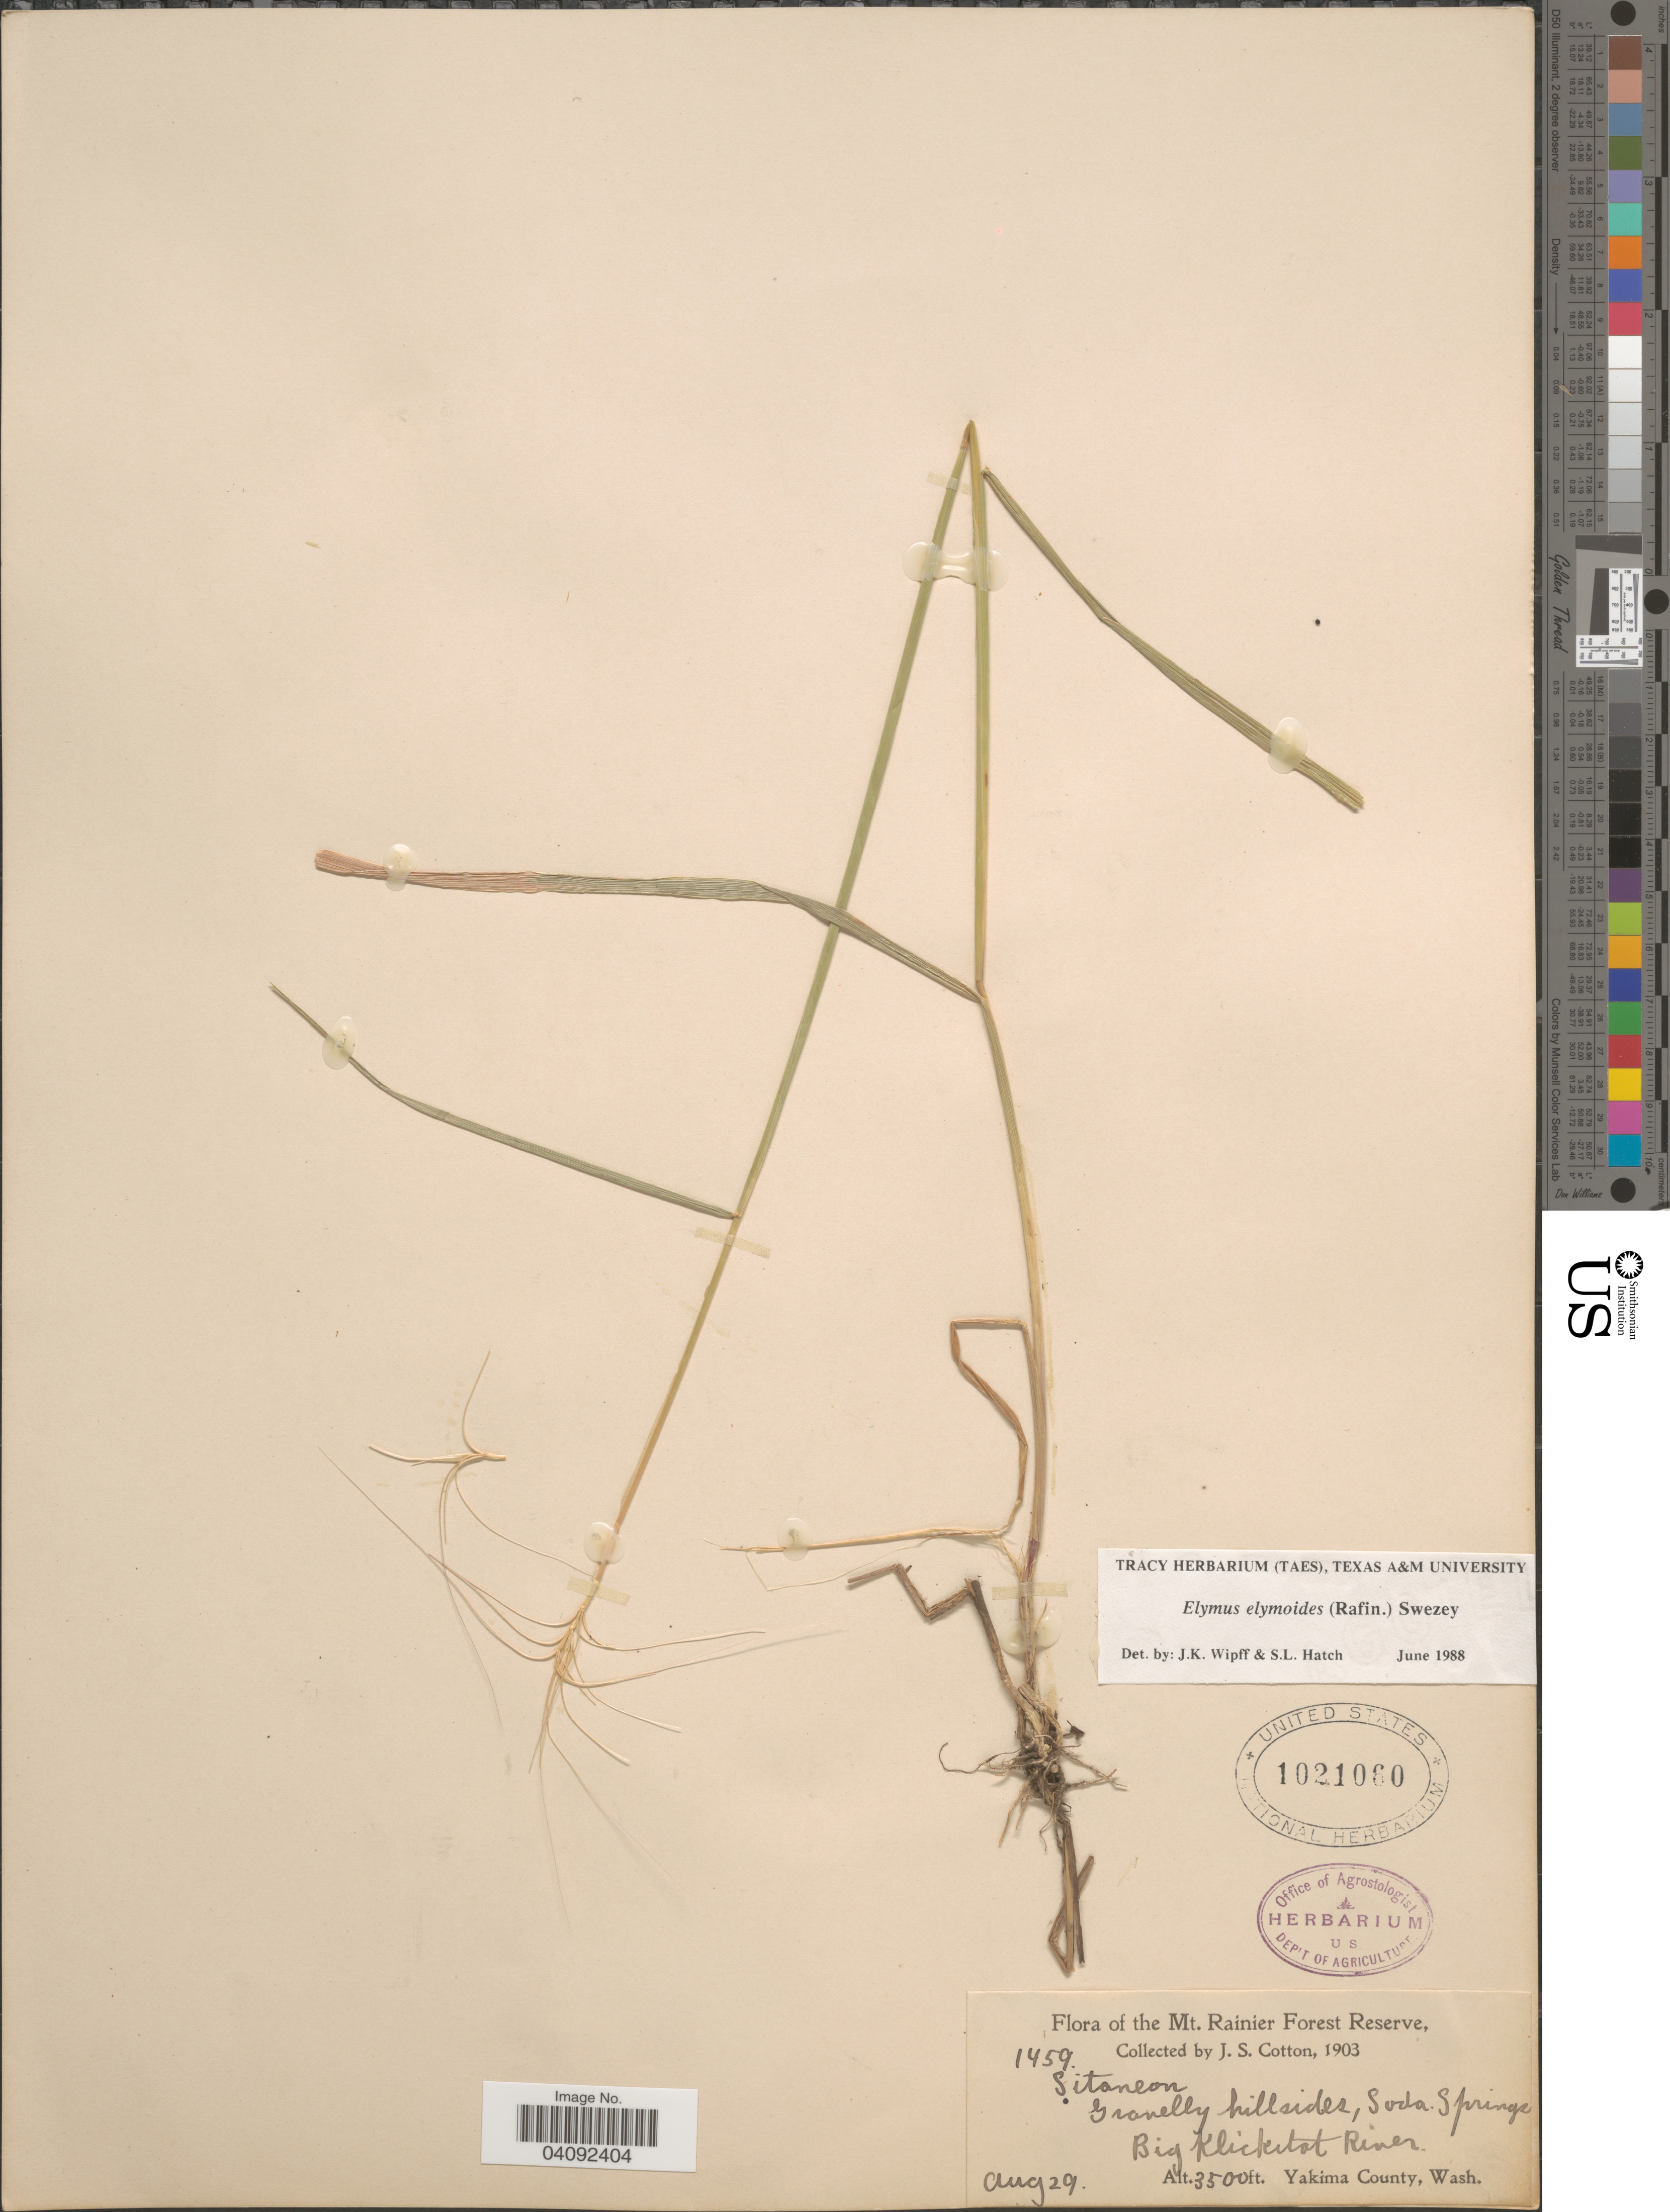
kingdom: Plantae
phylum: Tracheophyta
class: Liliopsida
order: Poales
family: Poaceae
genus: Elymus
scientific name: Elymus elymoides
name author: (Raf.) Swezey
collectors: J. S. Cotton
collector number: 1459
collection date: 1903-08-29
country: United States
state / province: Washington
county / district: Yakima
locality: The Mt. Rainier Forest Reserve. Gravelly hillsides, Soda Springs. Big Klickitat River. Yakima County.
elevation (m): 1067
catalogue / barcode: US 1021060